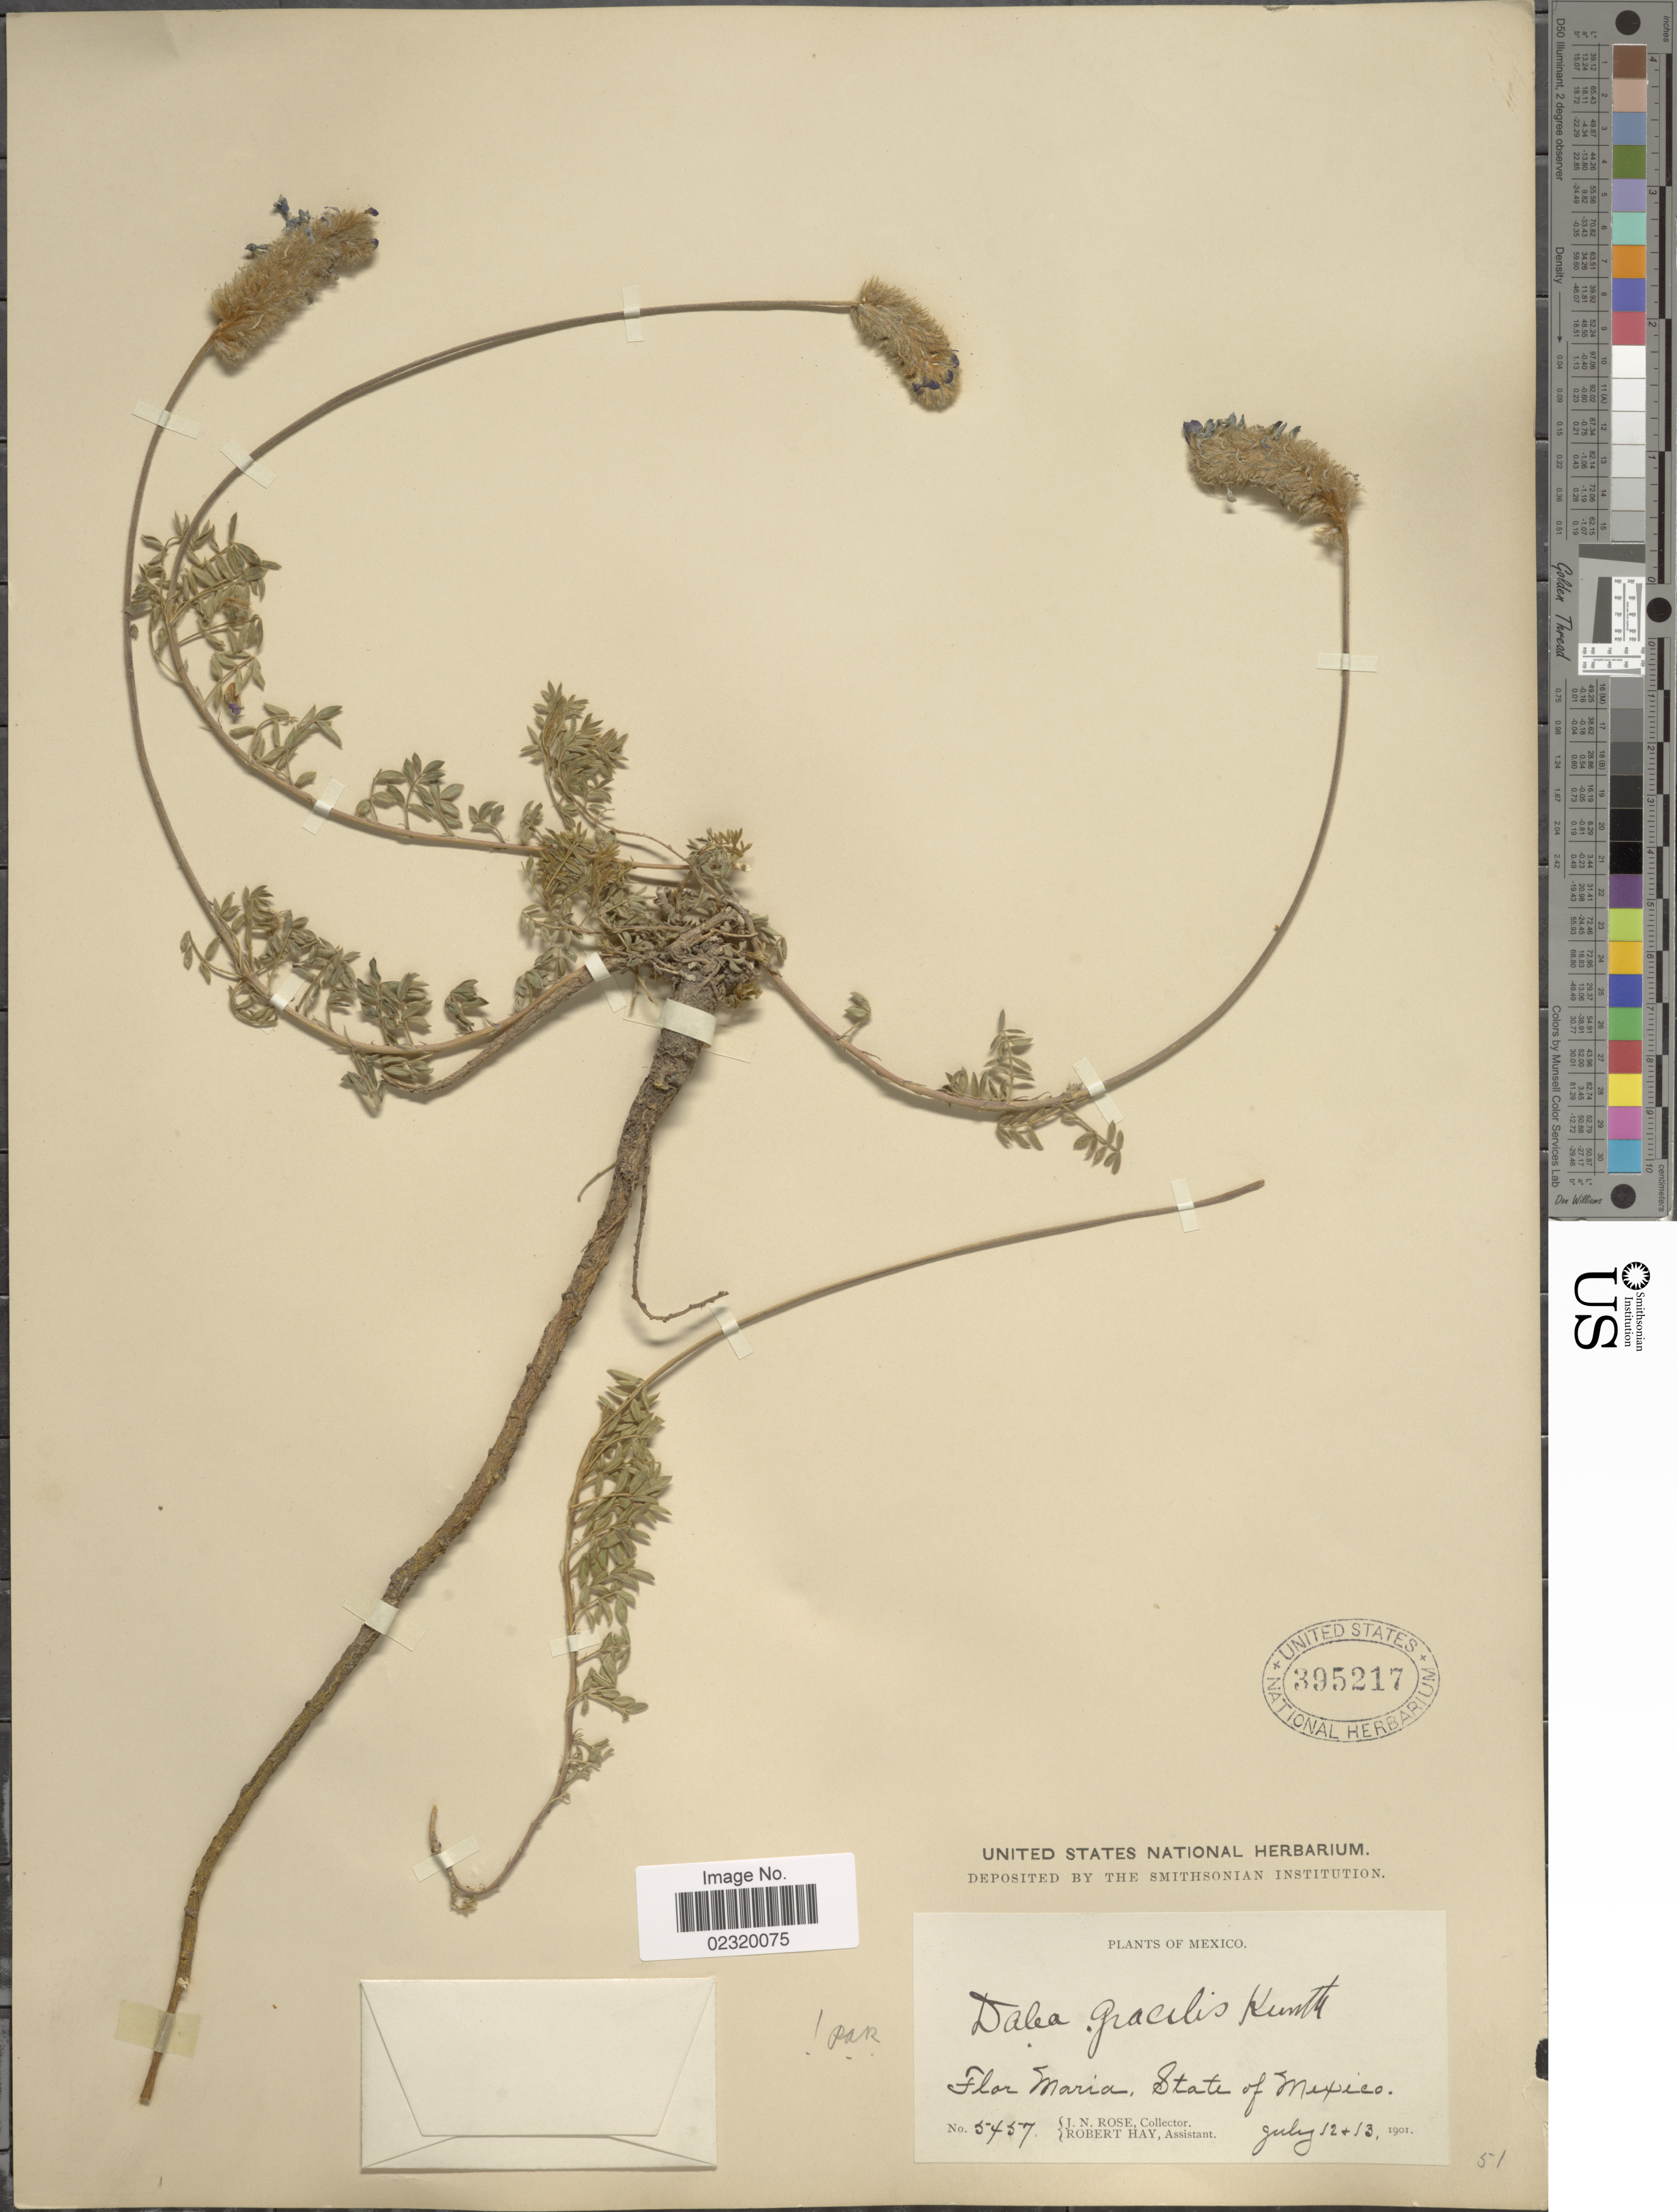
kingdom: Plantae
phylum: Tracheophyta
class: Magnoliopsida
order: Fabales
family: Fabaceae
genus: Dalea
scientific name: Dalea sericea var. sericea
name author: Lag.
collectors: J. N. Rose & R. Hay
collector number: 5457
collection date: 1901-07-12/1901-07-13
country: Mexico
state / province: México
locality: Flor Maria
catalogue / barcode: US 395217